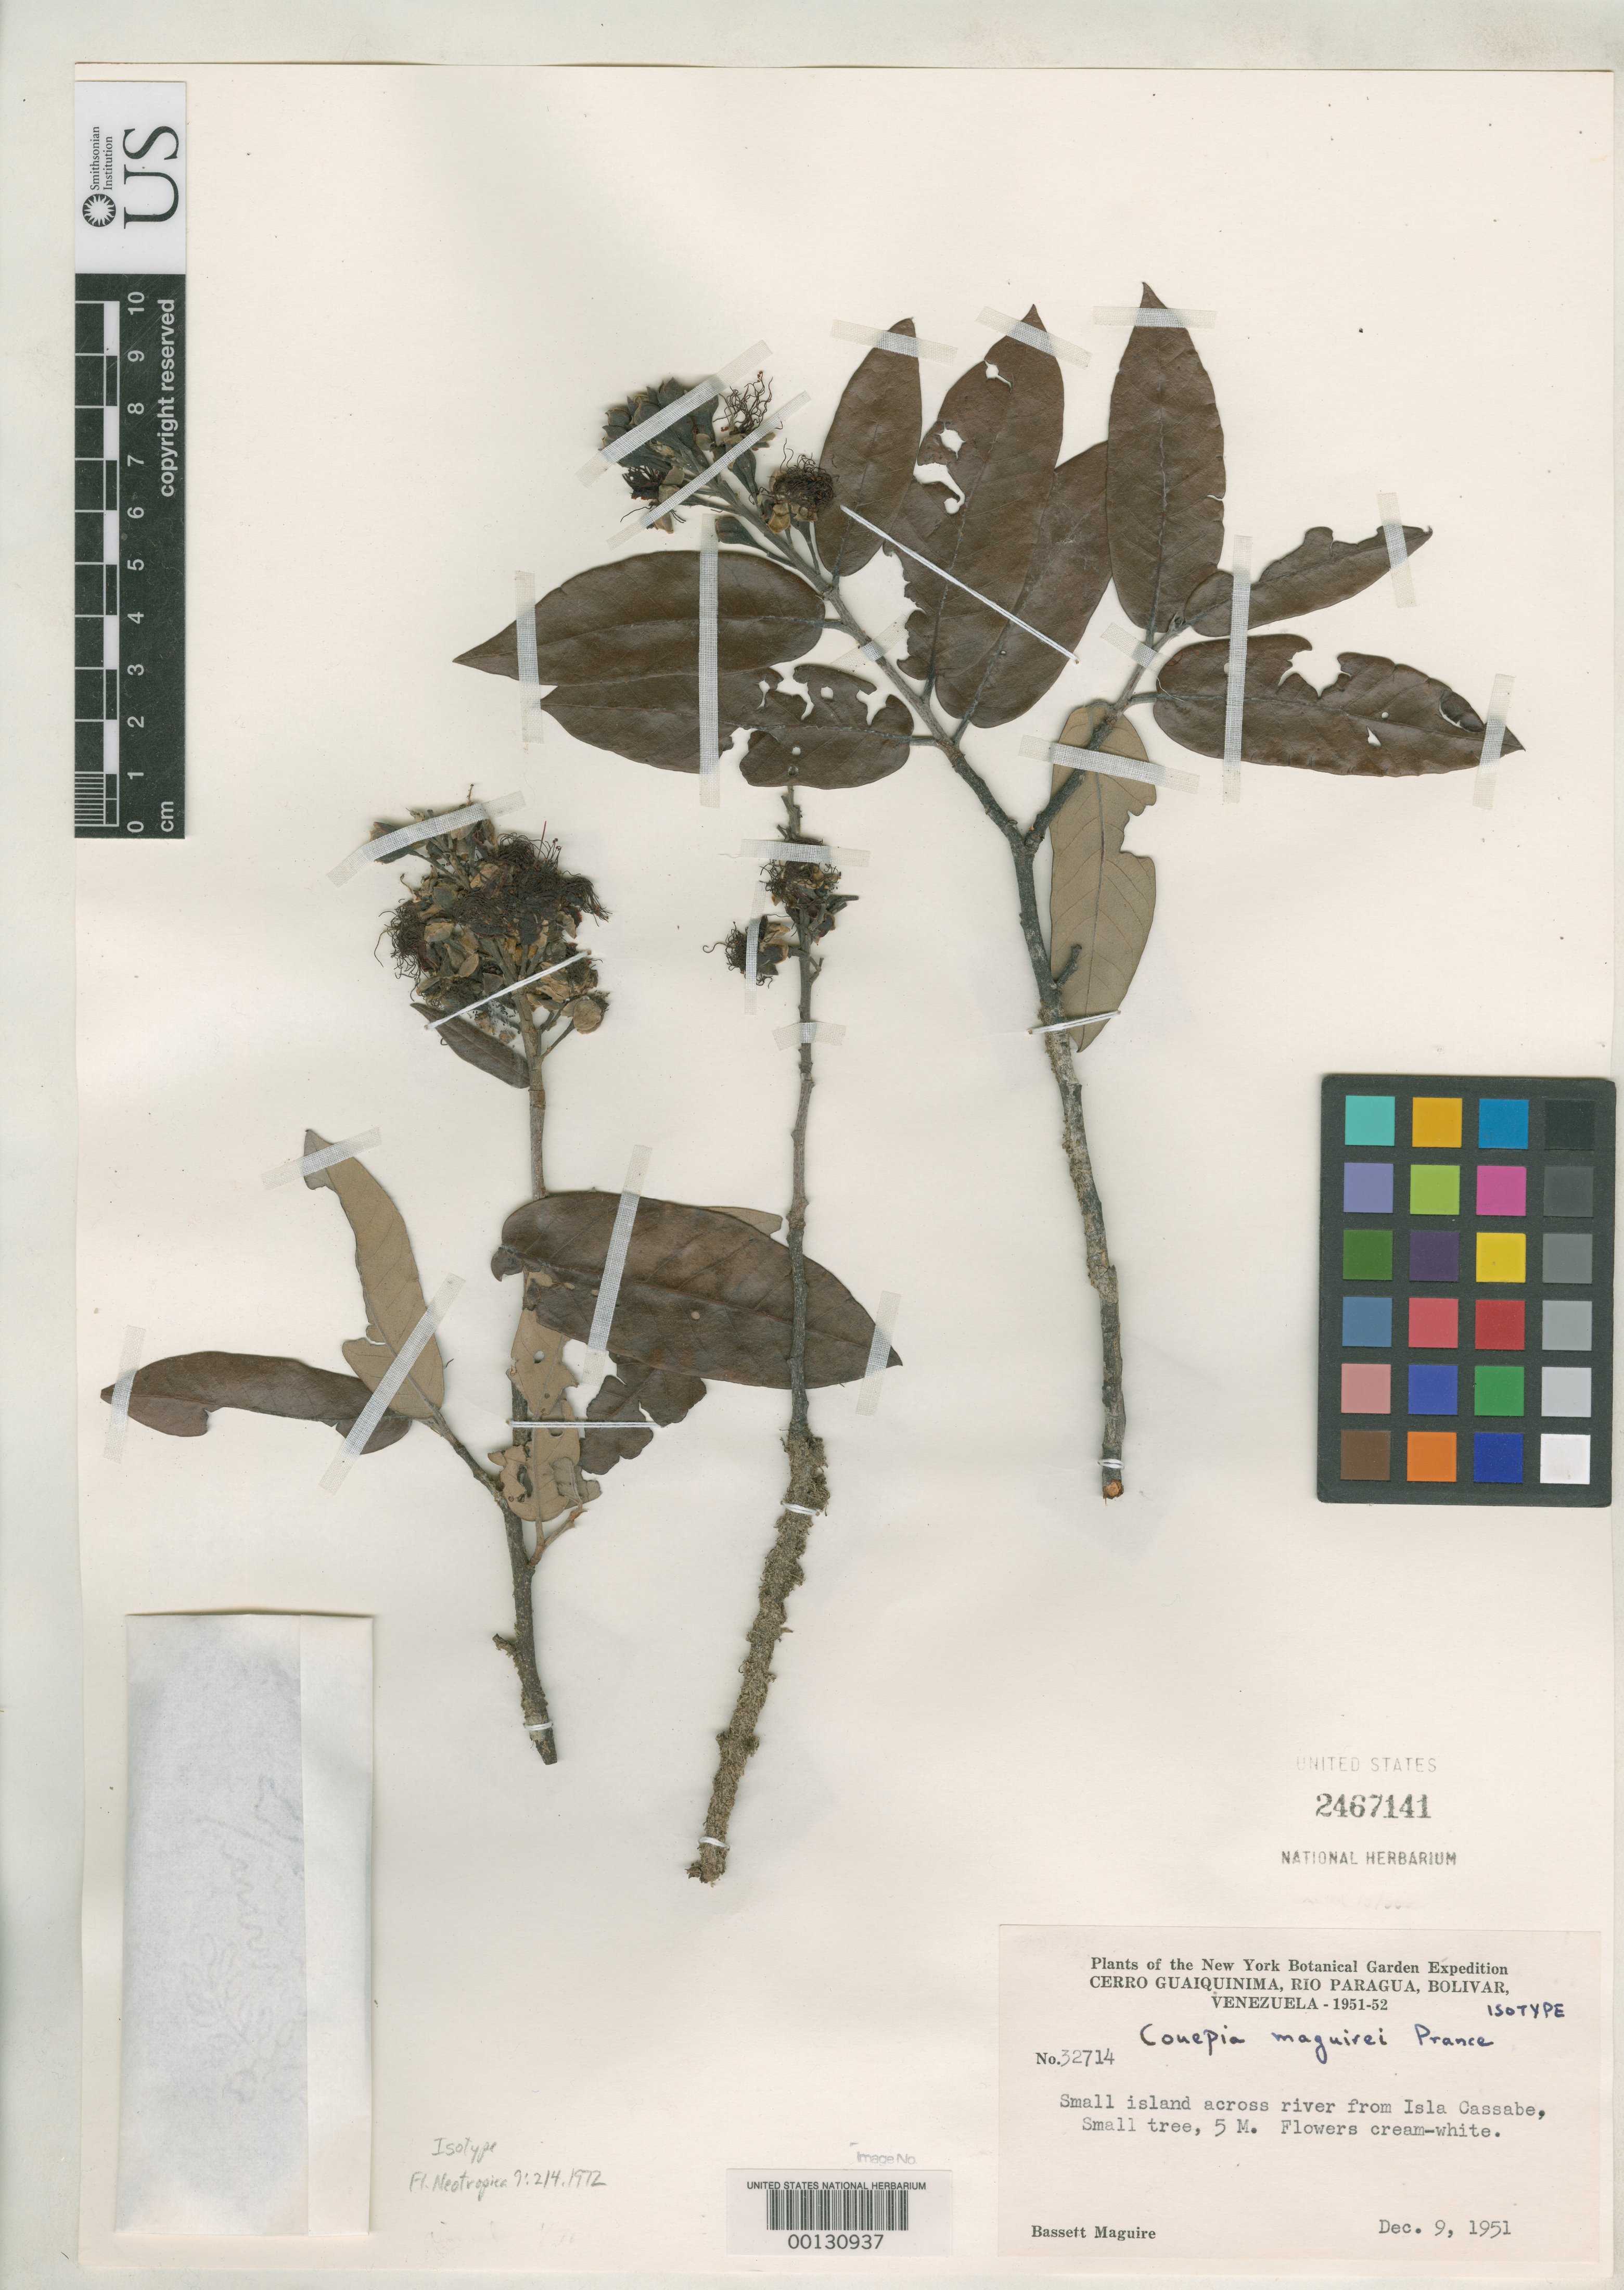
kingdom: Plantae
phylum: Tracheophyta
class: Magnoliopsida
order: Malpighiales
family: Chrysobalanaceae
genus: Couepia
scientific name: Couepia maguirei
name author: Prance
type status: Isotype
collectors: B. Maguire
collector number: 32714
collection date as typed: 09 Dec 1951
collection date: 1951-12-09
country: Venezuela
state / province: Bolivar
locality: Cerro Guaiquinima, Rio Paragua, island across River from Isla Cassabe.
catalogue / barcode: US 2467141